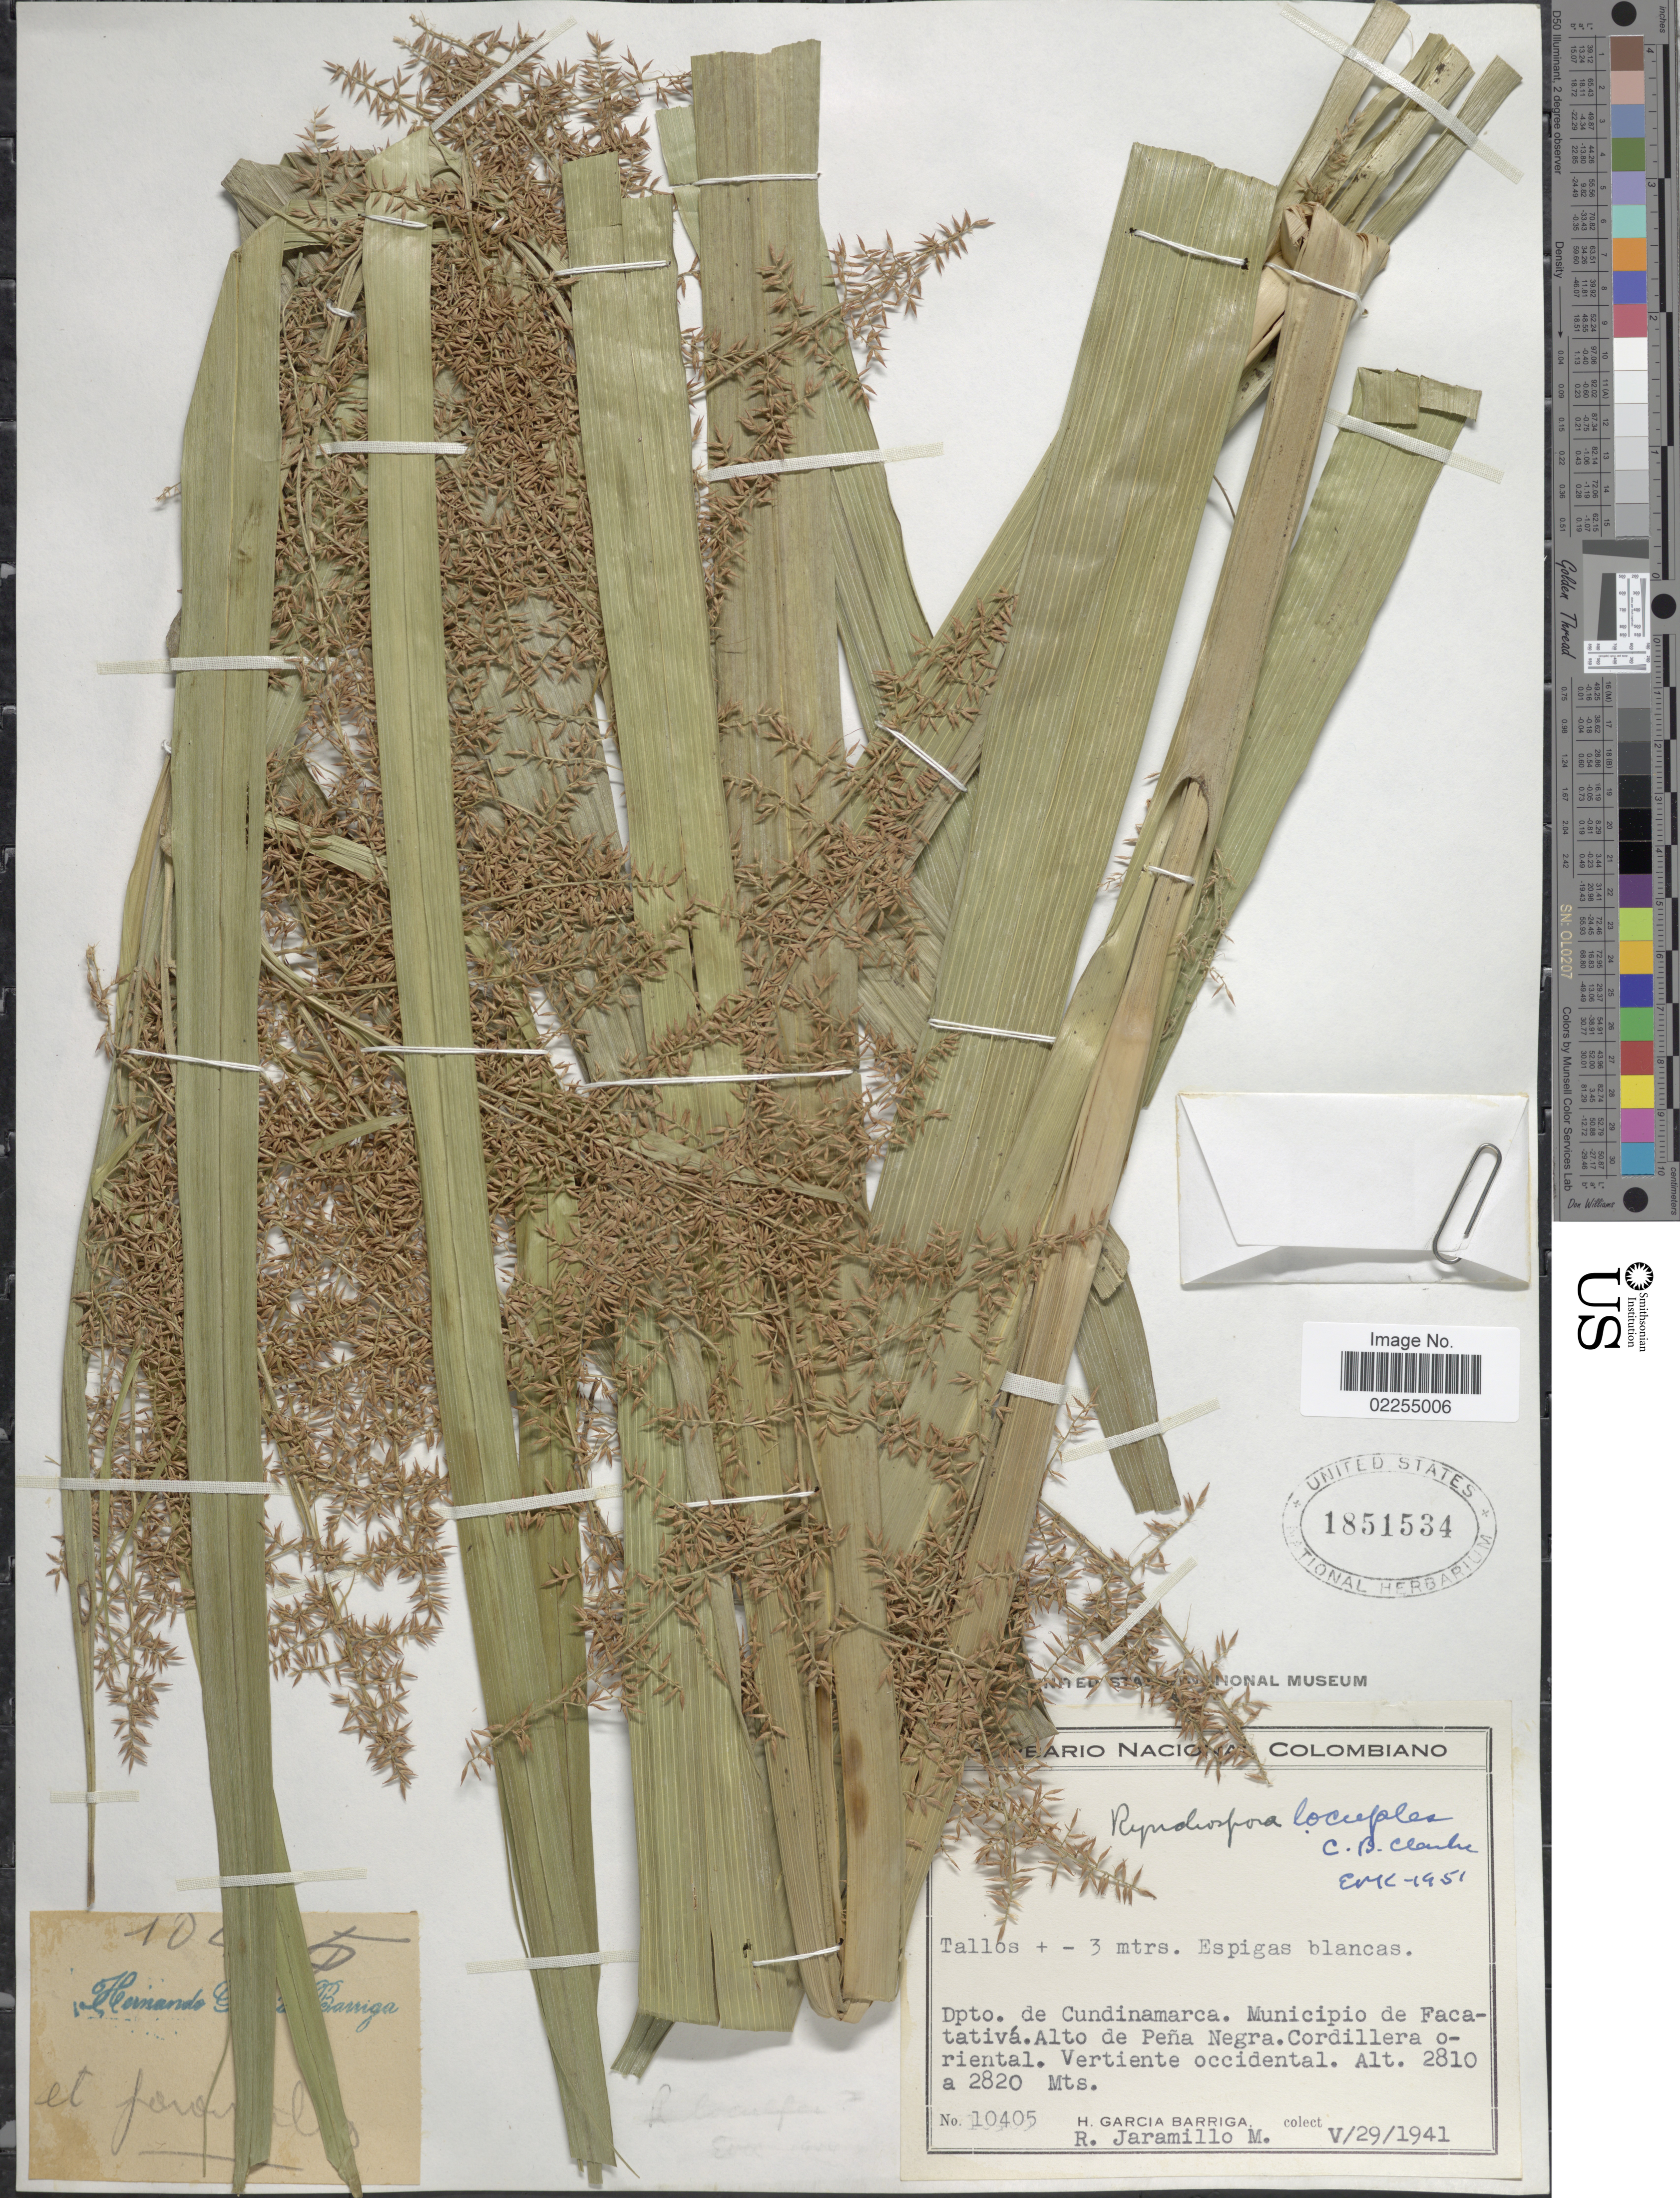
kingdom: Plantae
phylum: Tracheophyta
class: Liliopsida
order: Poales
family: Cyperaceae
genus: Rhynchospora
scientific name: Rhynchospora locuples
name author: C.B. Clarke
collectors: H. García Barriga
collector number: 10405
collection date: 1941-05-29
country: Colombia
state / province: Cundinamarca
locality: Municipio de Facatativa, Alto de Pena Negra, Cordillera oriental, vertiente occidental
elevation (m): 2810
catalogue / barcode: US 1851534